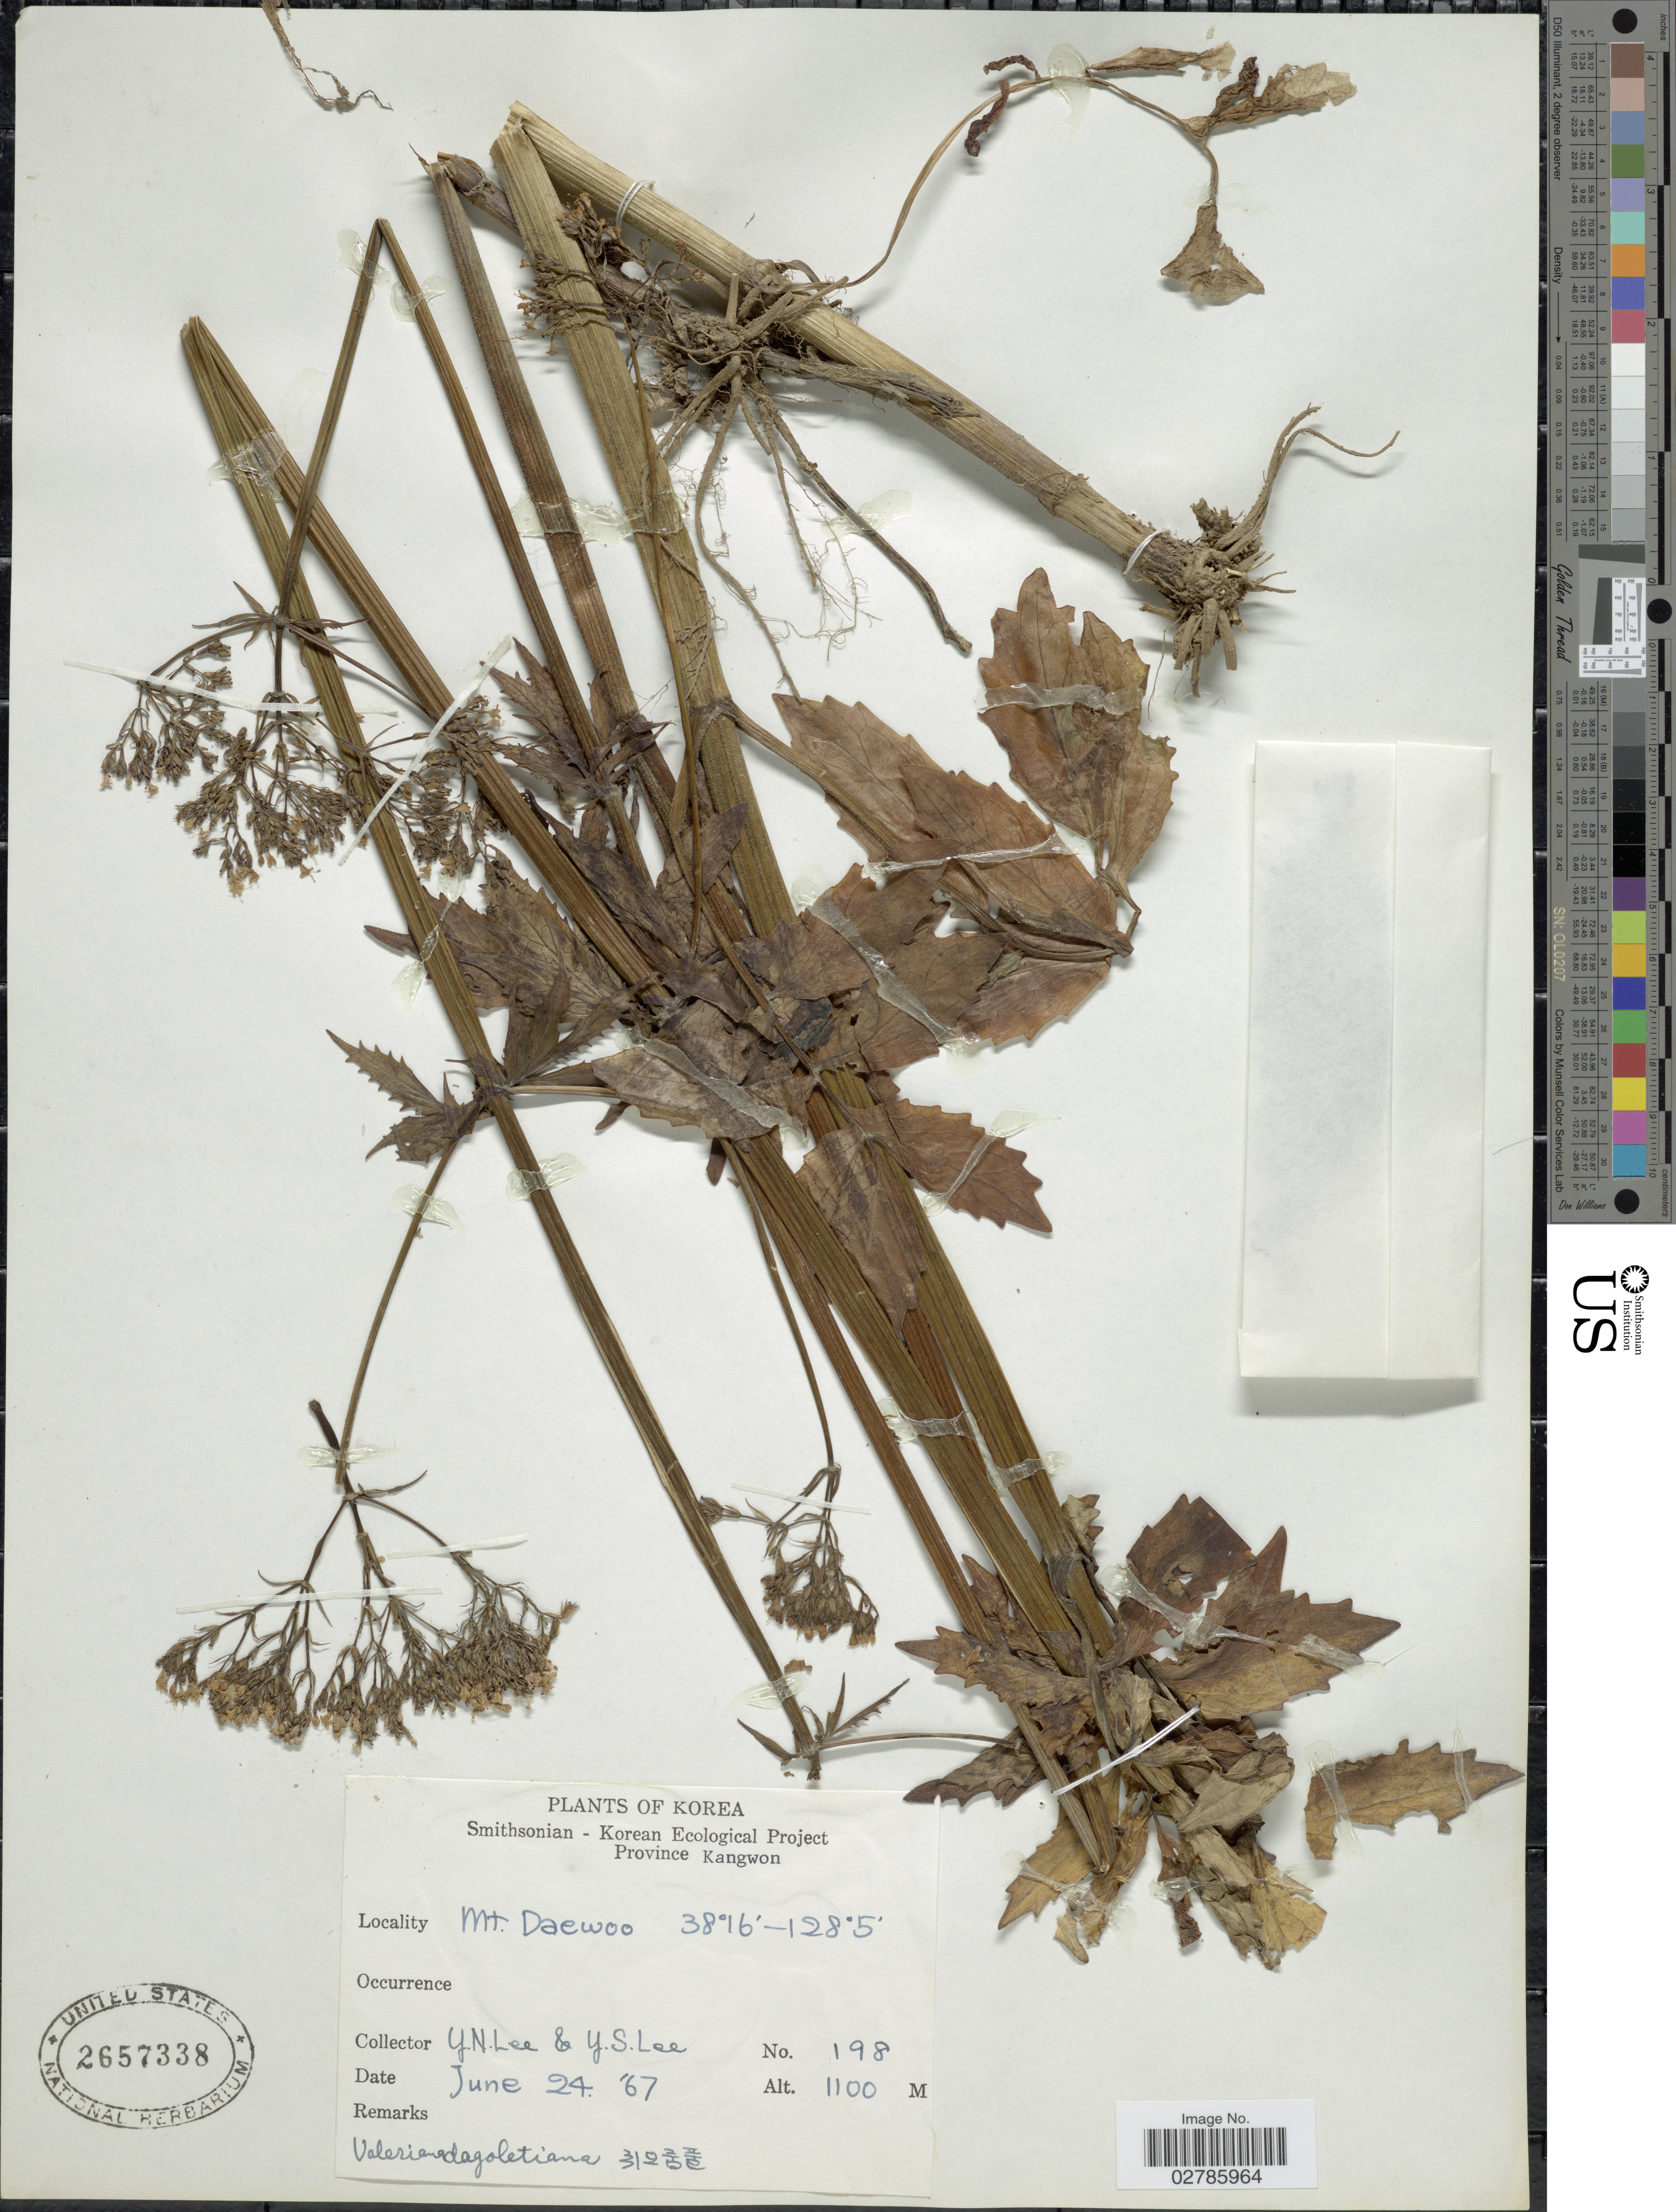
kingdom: Plantae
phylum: Tracheophyta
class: Magnoliopsida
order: Dipsacales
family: Caprifoliaceae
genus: Valeriana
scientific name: Valeriana dageletiana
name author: Nakai ex F. Maek.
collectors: Y. N. Lee & Y. S. Lee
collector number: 198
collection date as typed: Transcribed d/m/y: 24/6/67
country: North Korea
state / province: Kangwon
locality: Province Kangwon. Mt. Daewoo.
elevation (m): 1100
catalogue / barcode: US 2657338